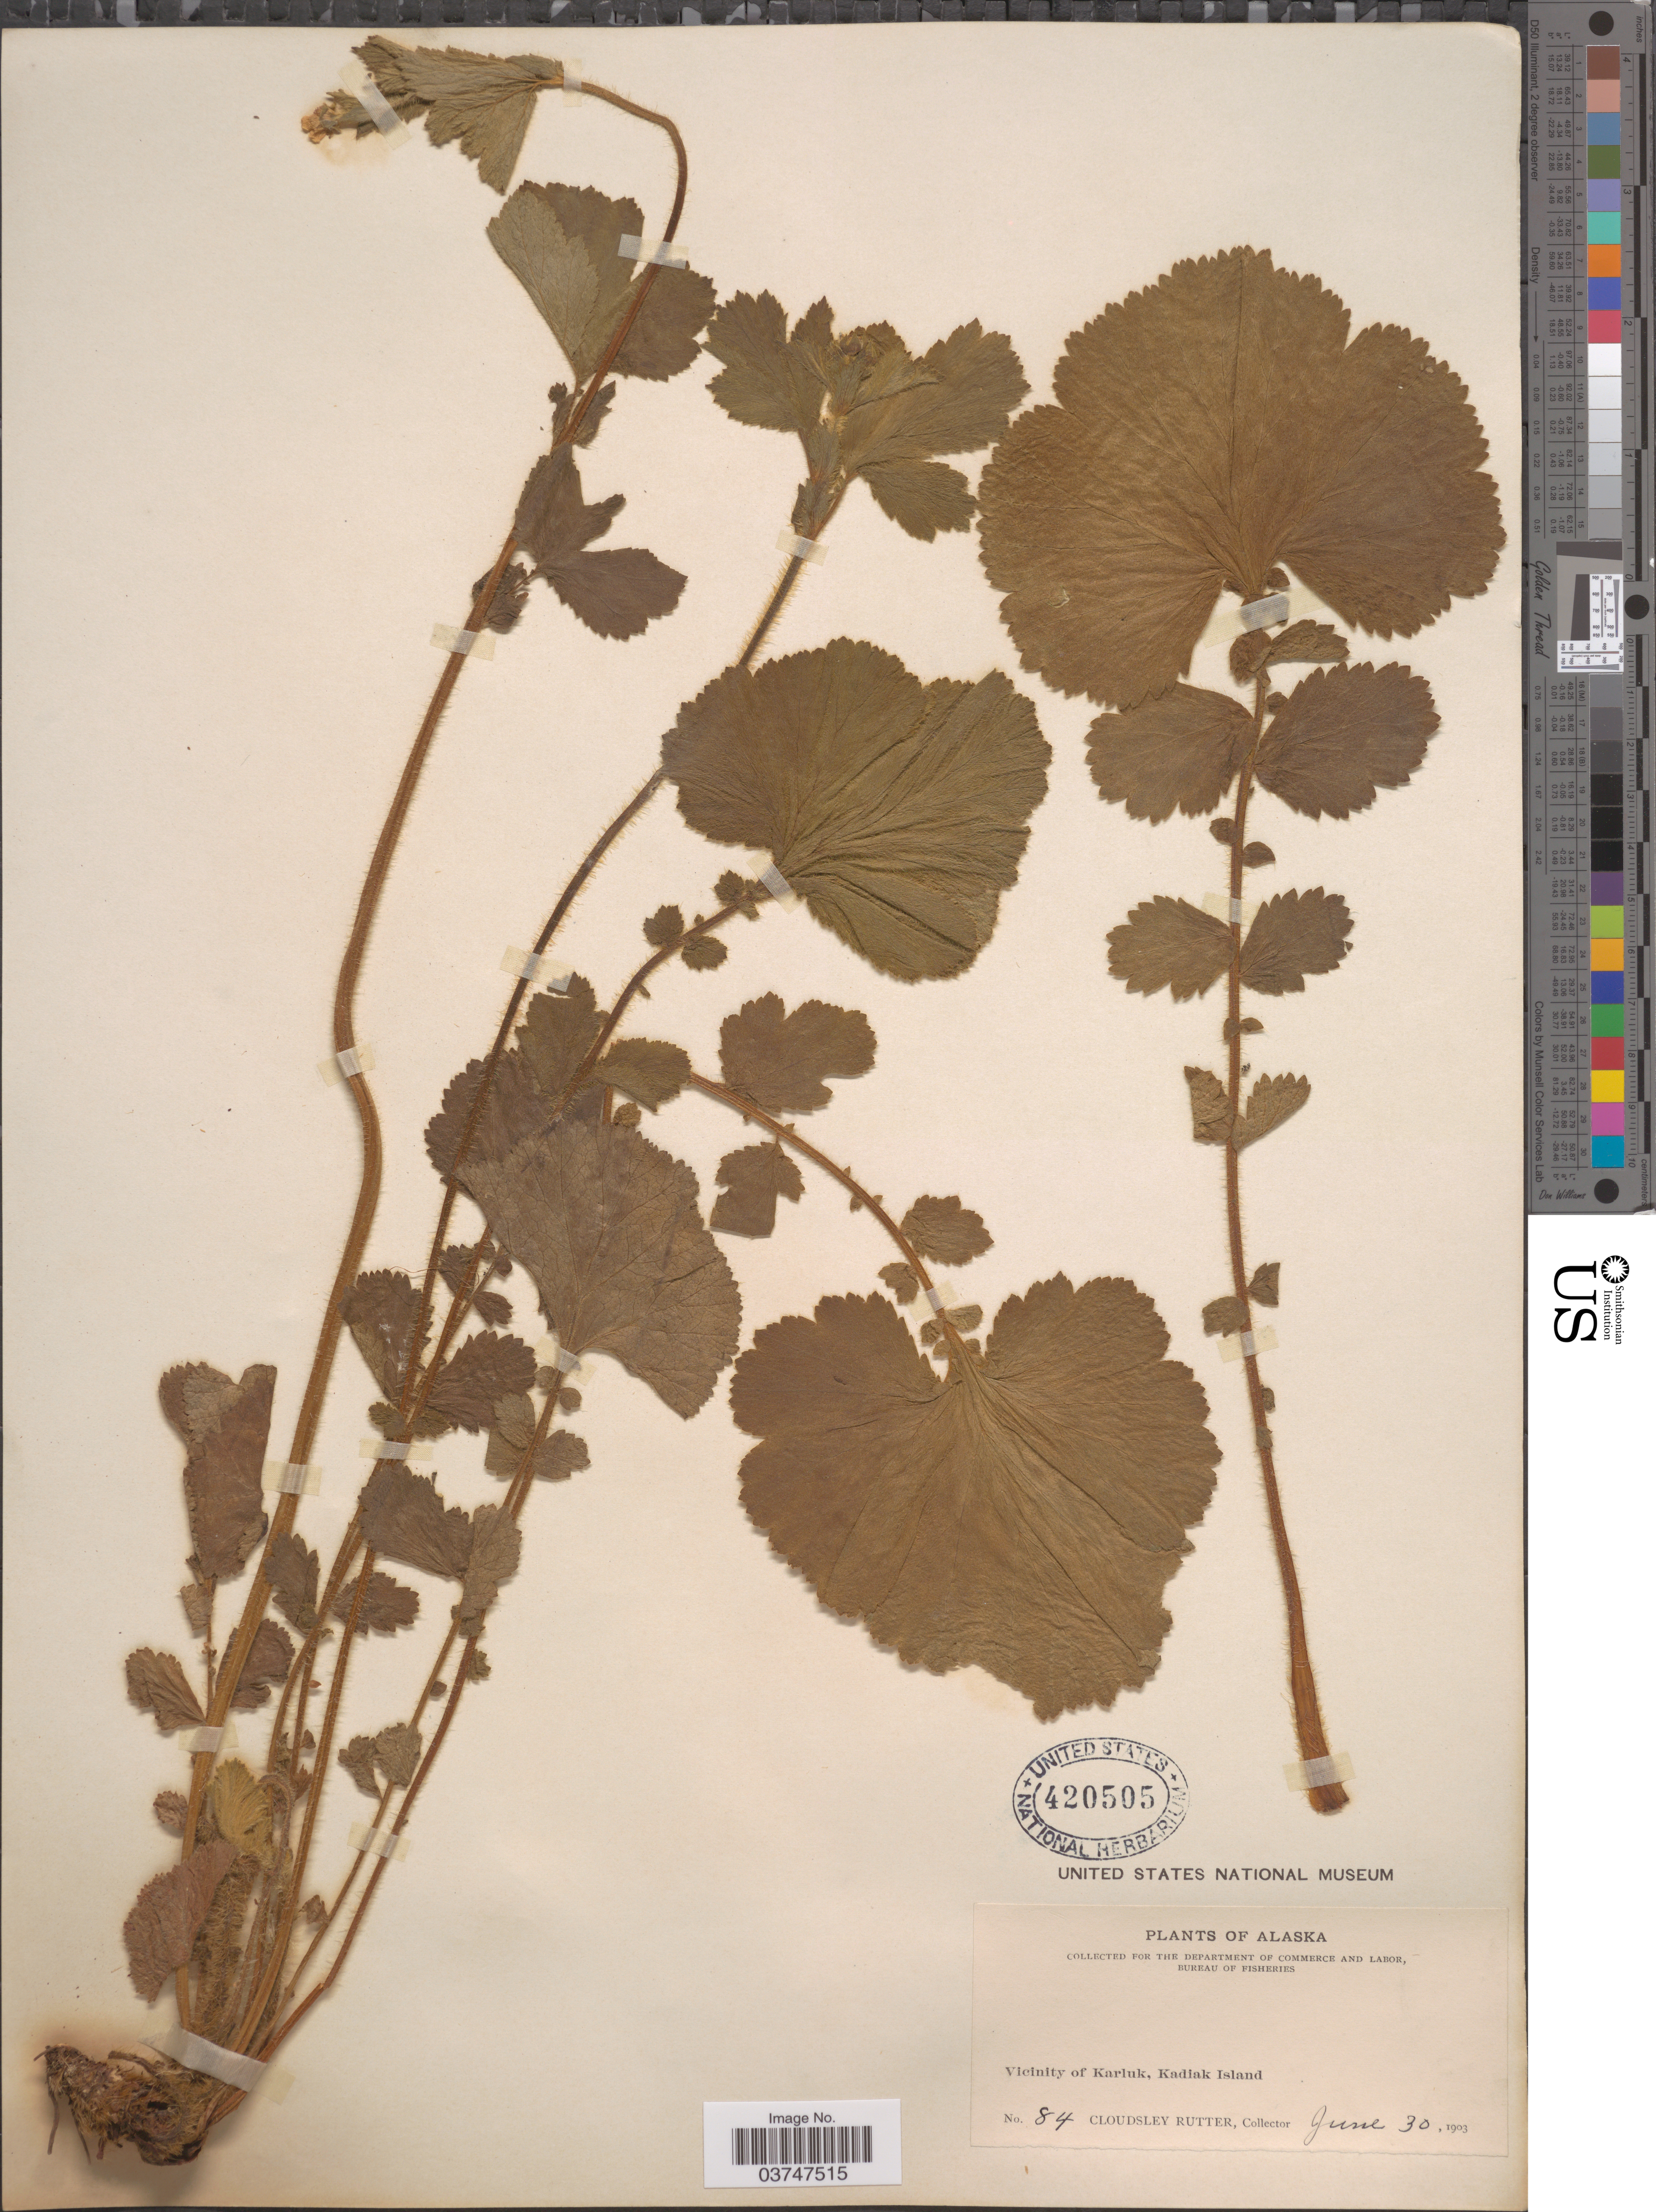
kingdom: Plantae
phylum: Tracheophyta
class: Magnoliopsida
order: Rosales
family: Rosaceae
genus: Geum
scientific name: Geum macrophyllum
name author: Willd.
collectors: C. Rutter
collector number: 84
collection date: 1903-06-30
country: United States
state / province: Alaska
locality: Vicinity of Karluk, Kadiak Island.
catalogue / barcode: US 420505